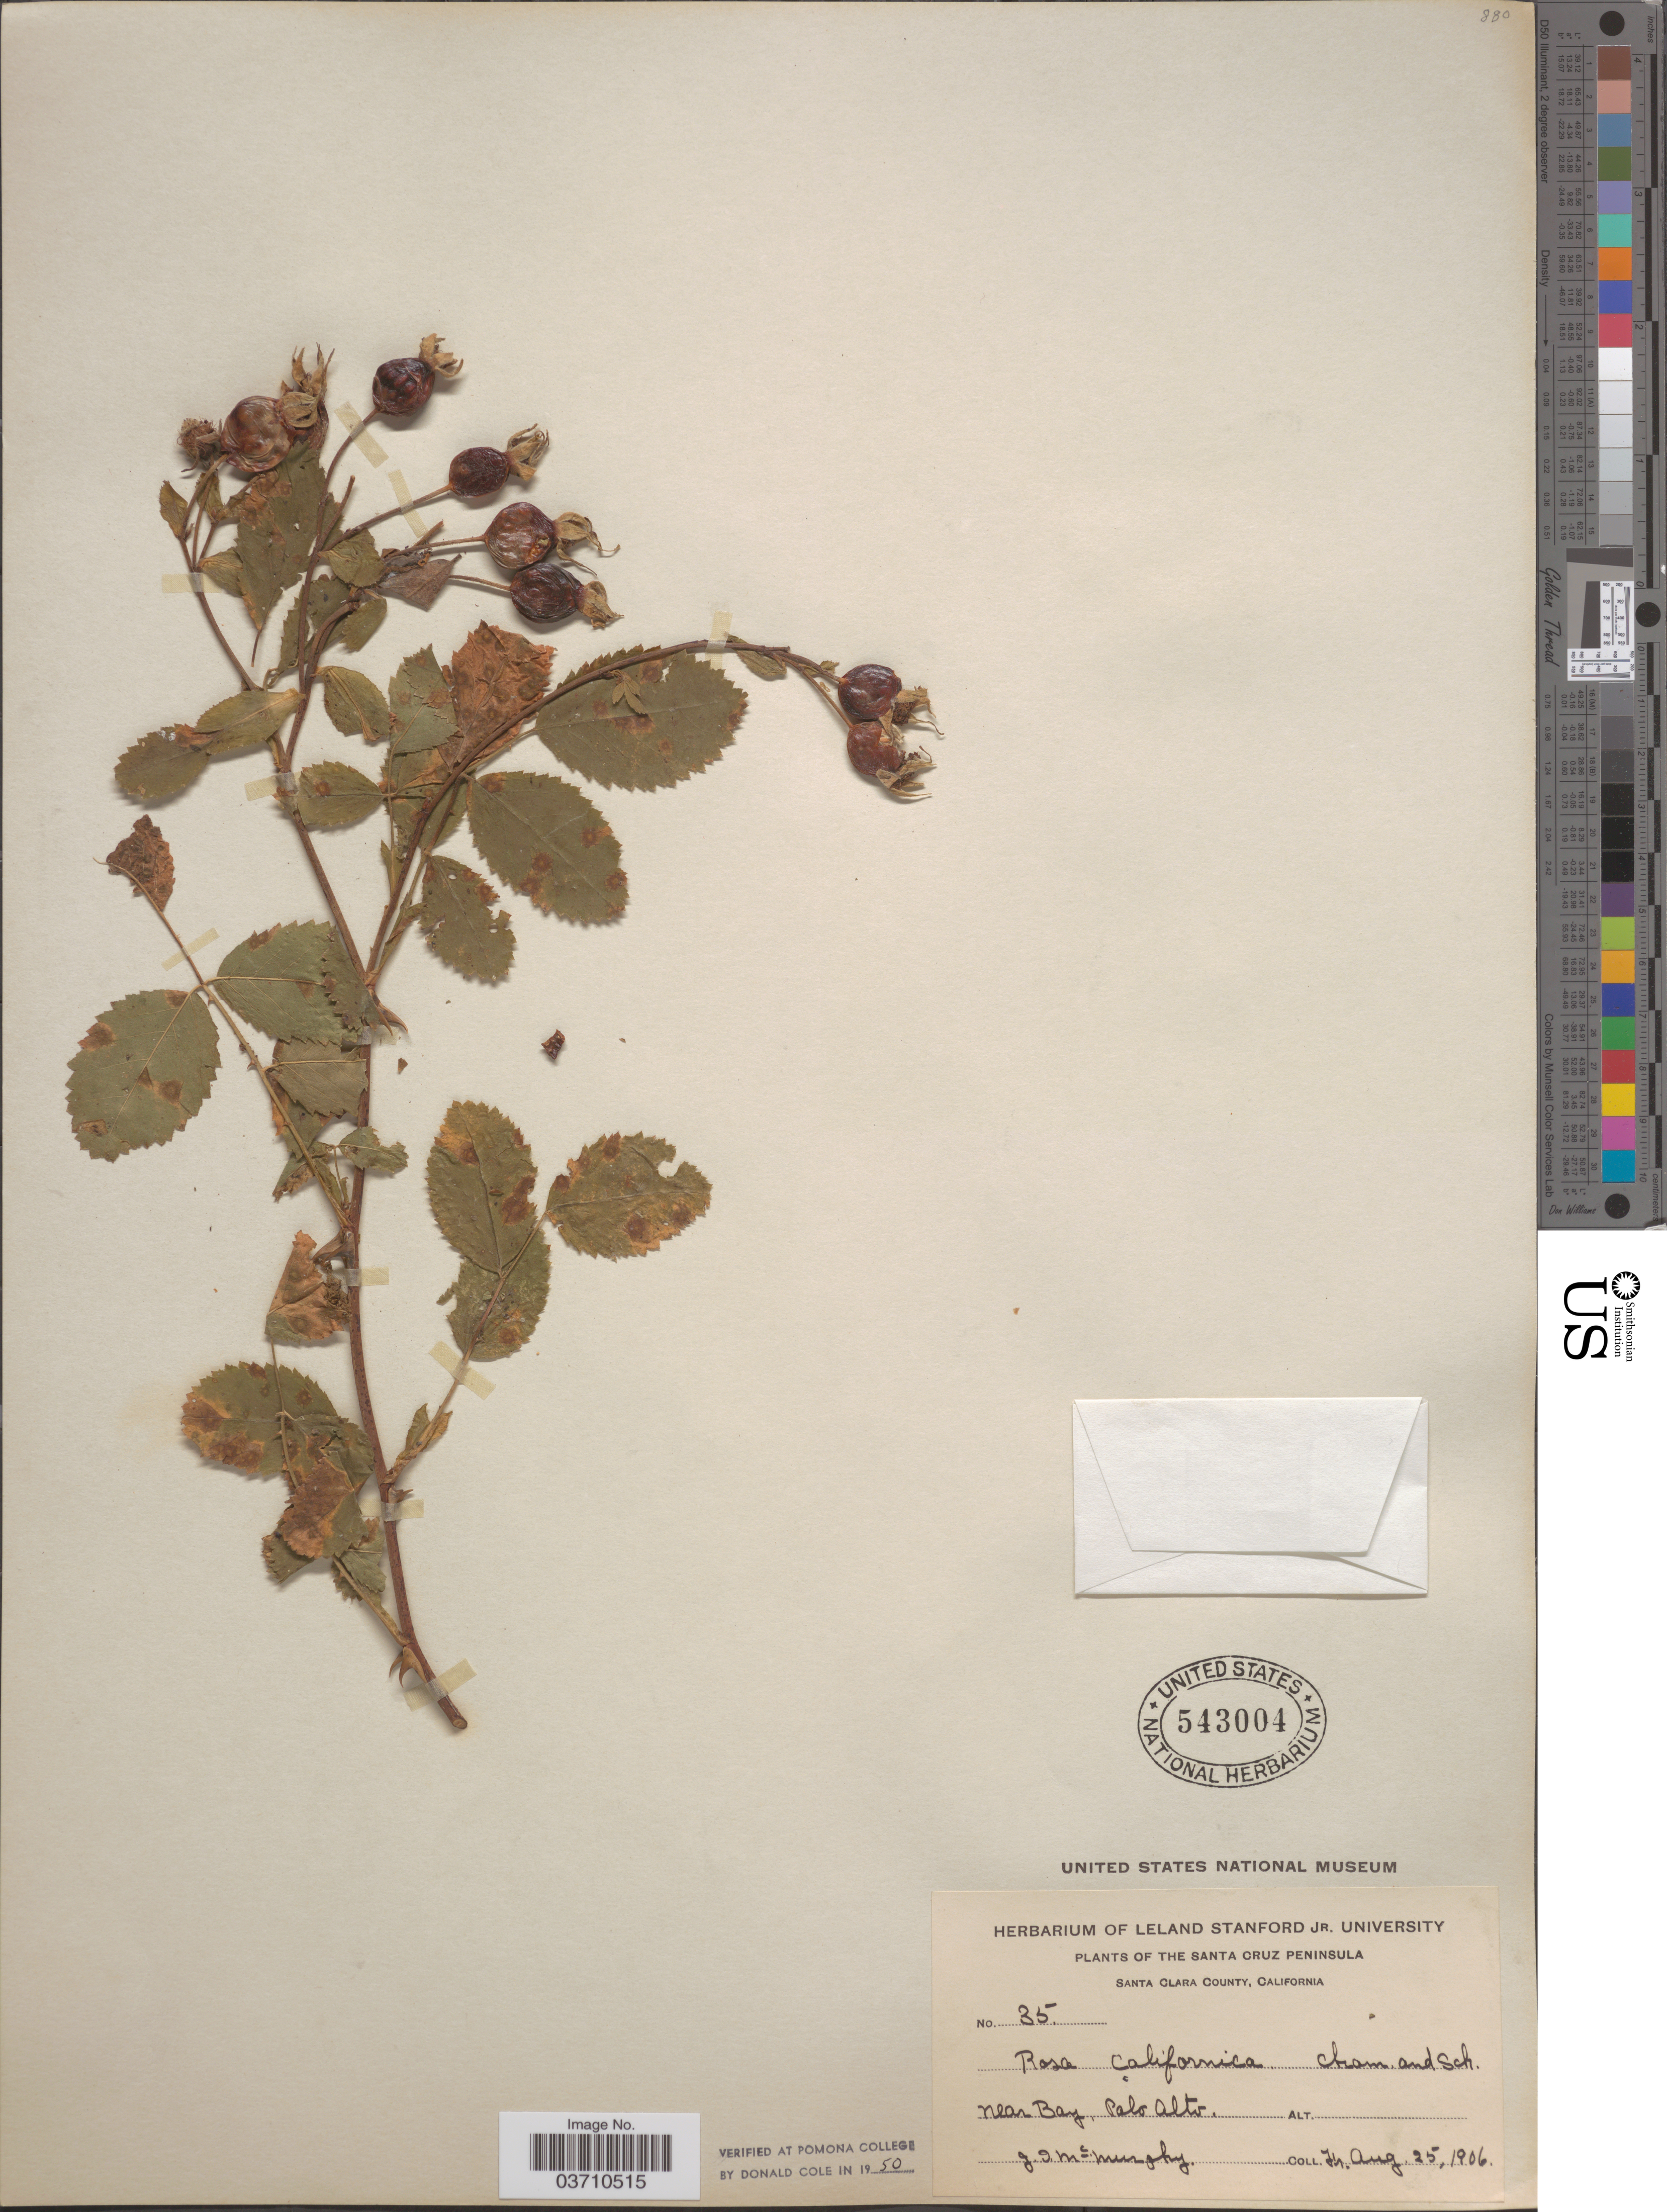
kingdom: Plantae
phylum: Tracheophyta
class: Magnoliopsida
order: Rosales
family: Rosaceae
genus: Rosa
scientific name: Rosa californica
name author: Cham. & Schltdl.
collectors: J. McMurphy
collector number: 35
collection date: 1906-08-25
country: United States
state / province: California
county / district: Santa Clara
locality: The Santa Cruz Peninsula. Santa Clara County. Near Bay, Palo Alto.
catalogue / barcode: US 543004